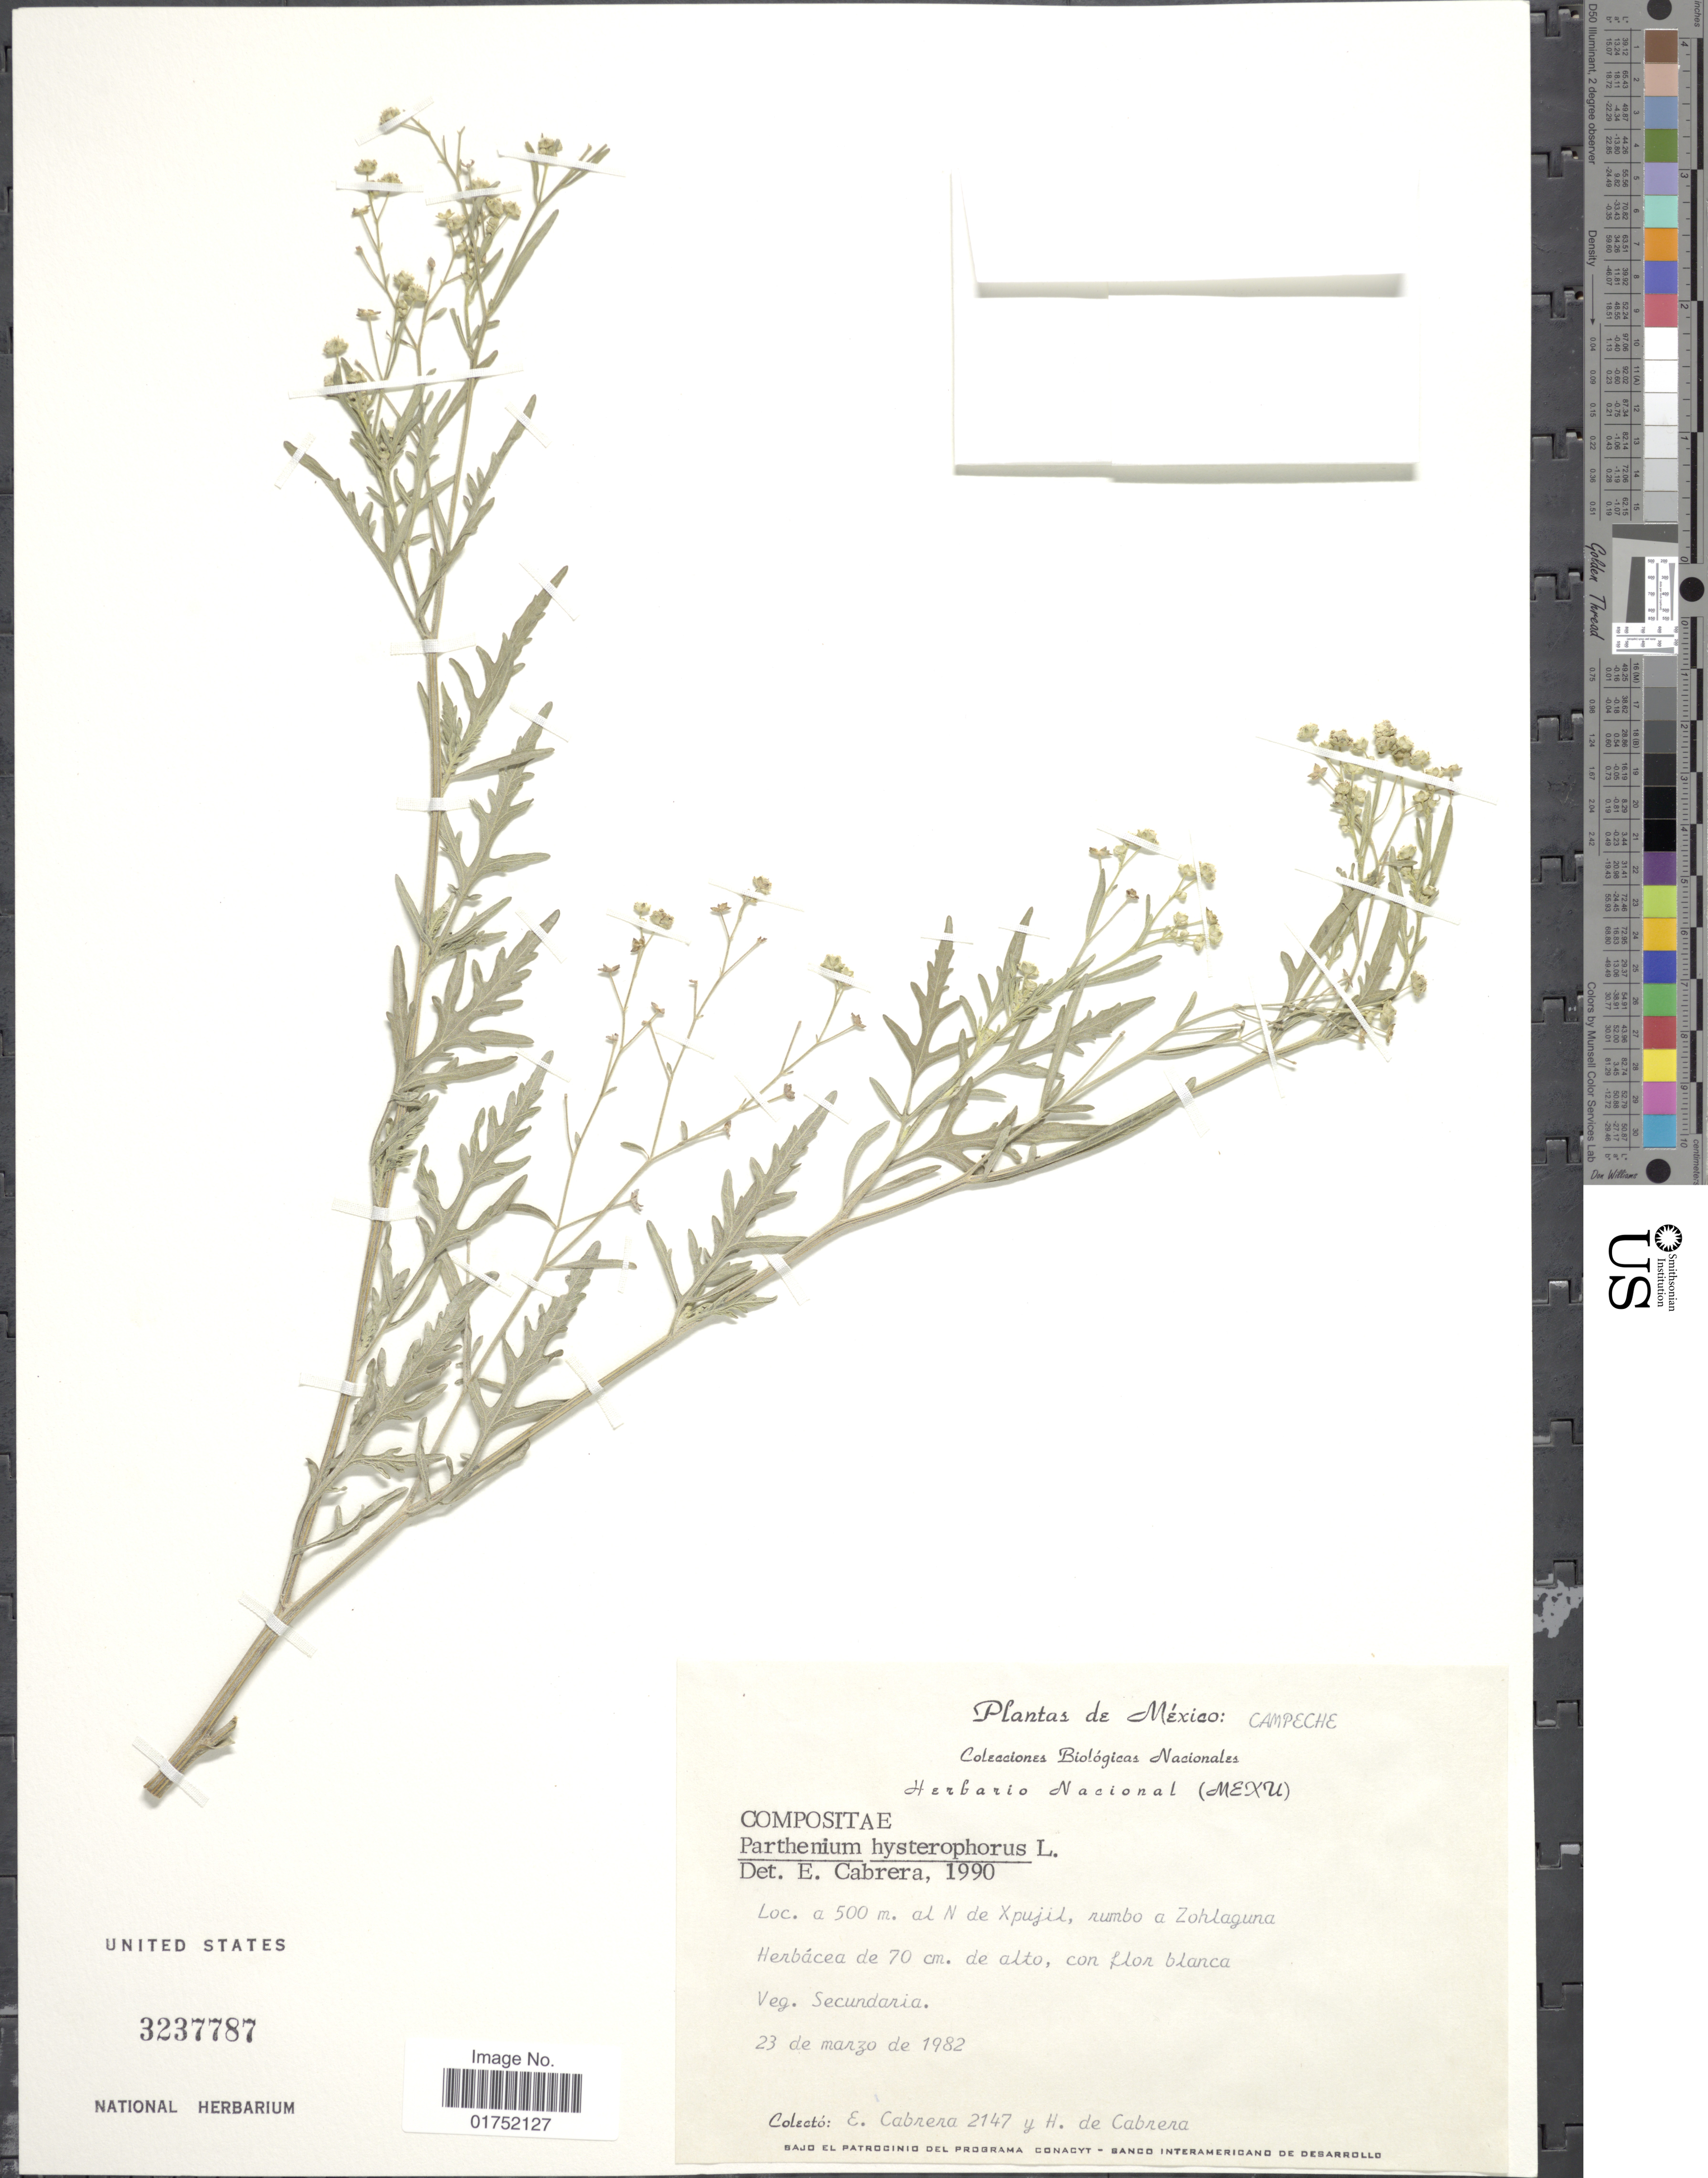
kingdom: Plantae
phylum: Tracheophyta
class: Magnoliopsida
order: Asterales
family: Asteraceae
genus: Parthenium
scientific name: Parthenium hysterophorus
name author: L.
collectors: E. Cabrera & H. de Cabrera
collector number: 2147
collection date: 1982-03-23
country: Mexico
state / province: Campeche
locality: N de Xpujil, rumbo a Zohlaguna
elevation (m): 500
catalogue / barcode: US 3237787